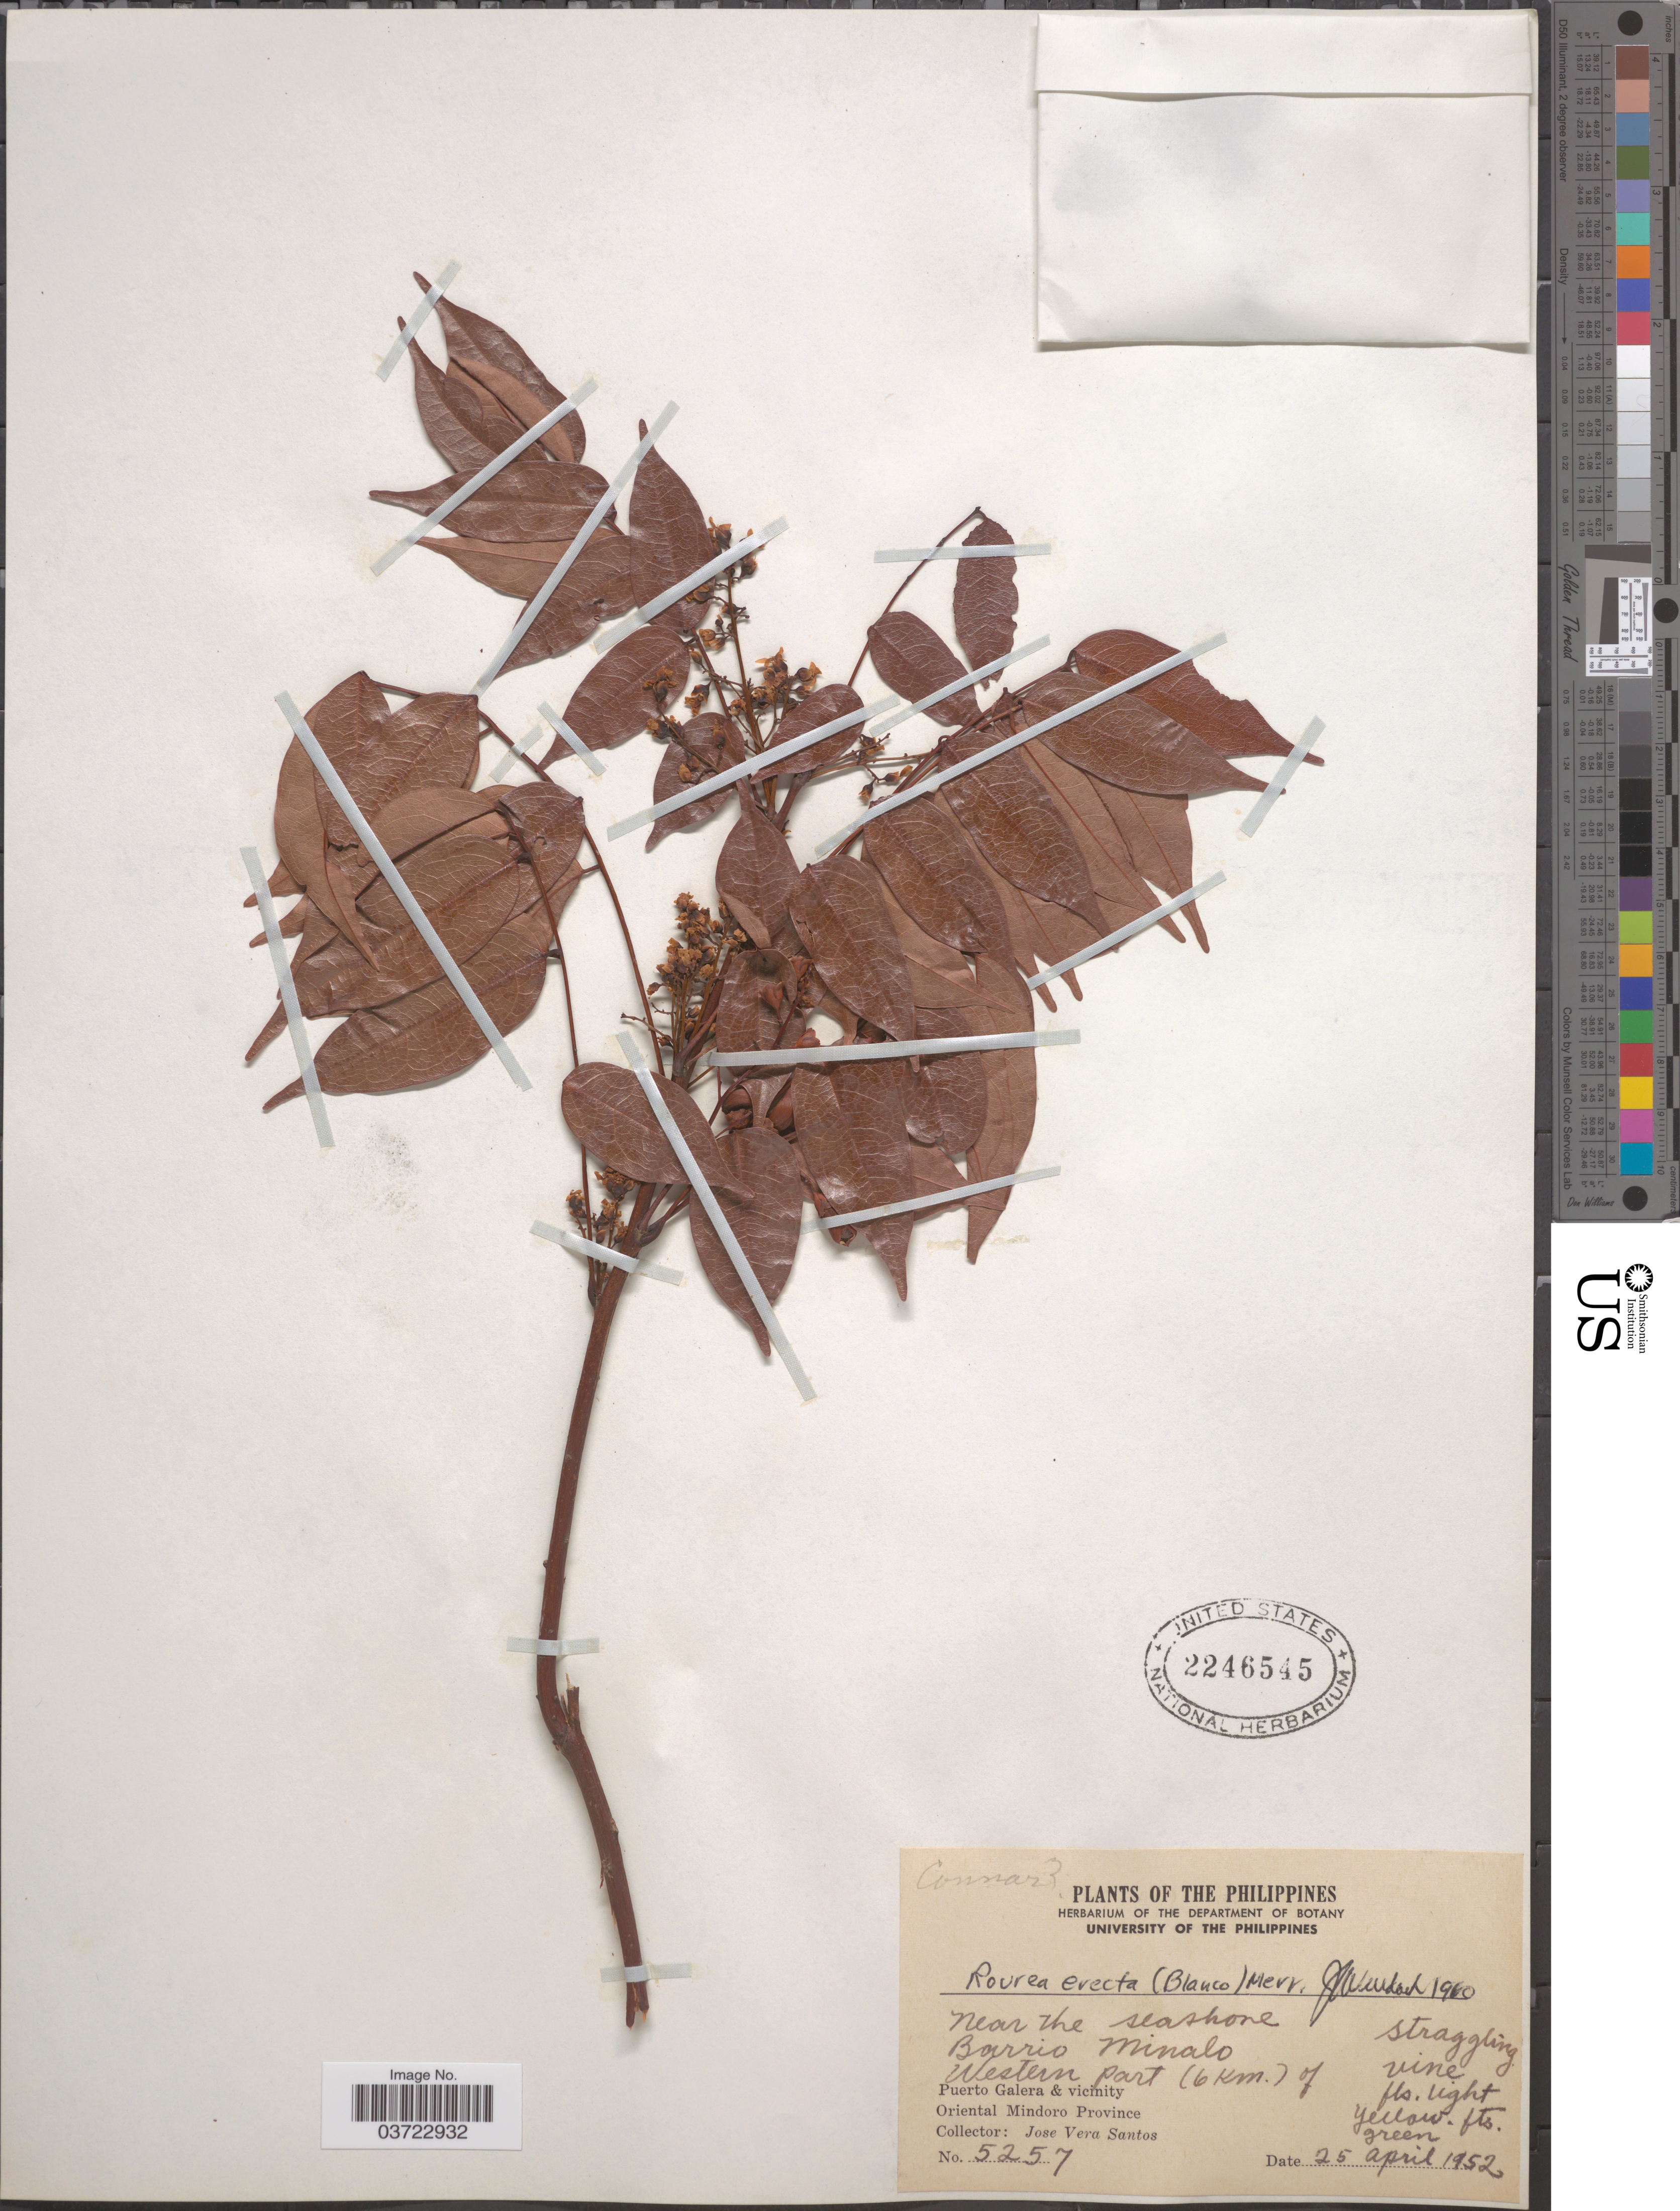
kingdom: Plantae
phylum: Tracheophyta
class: Magnoliopsida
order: Oxalidales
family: Connaraceae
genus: Rourea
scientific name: Rourea erecta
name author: (Blanco) Merr.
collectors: J. Santos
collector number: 5257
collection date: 1952-04-25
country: Philippines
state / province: Mimaropa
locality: Near the seashore Barrio Minalo. Western part (6 km.) of Puerto Galera & vicinity. Oriental Mindoro Province.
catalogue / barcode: US 2246545